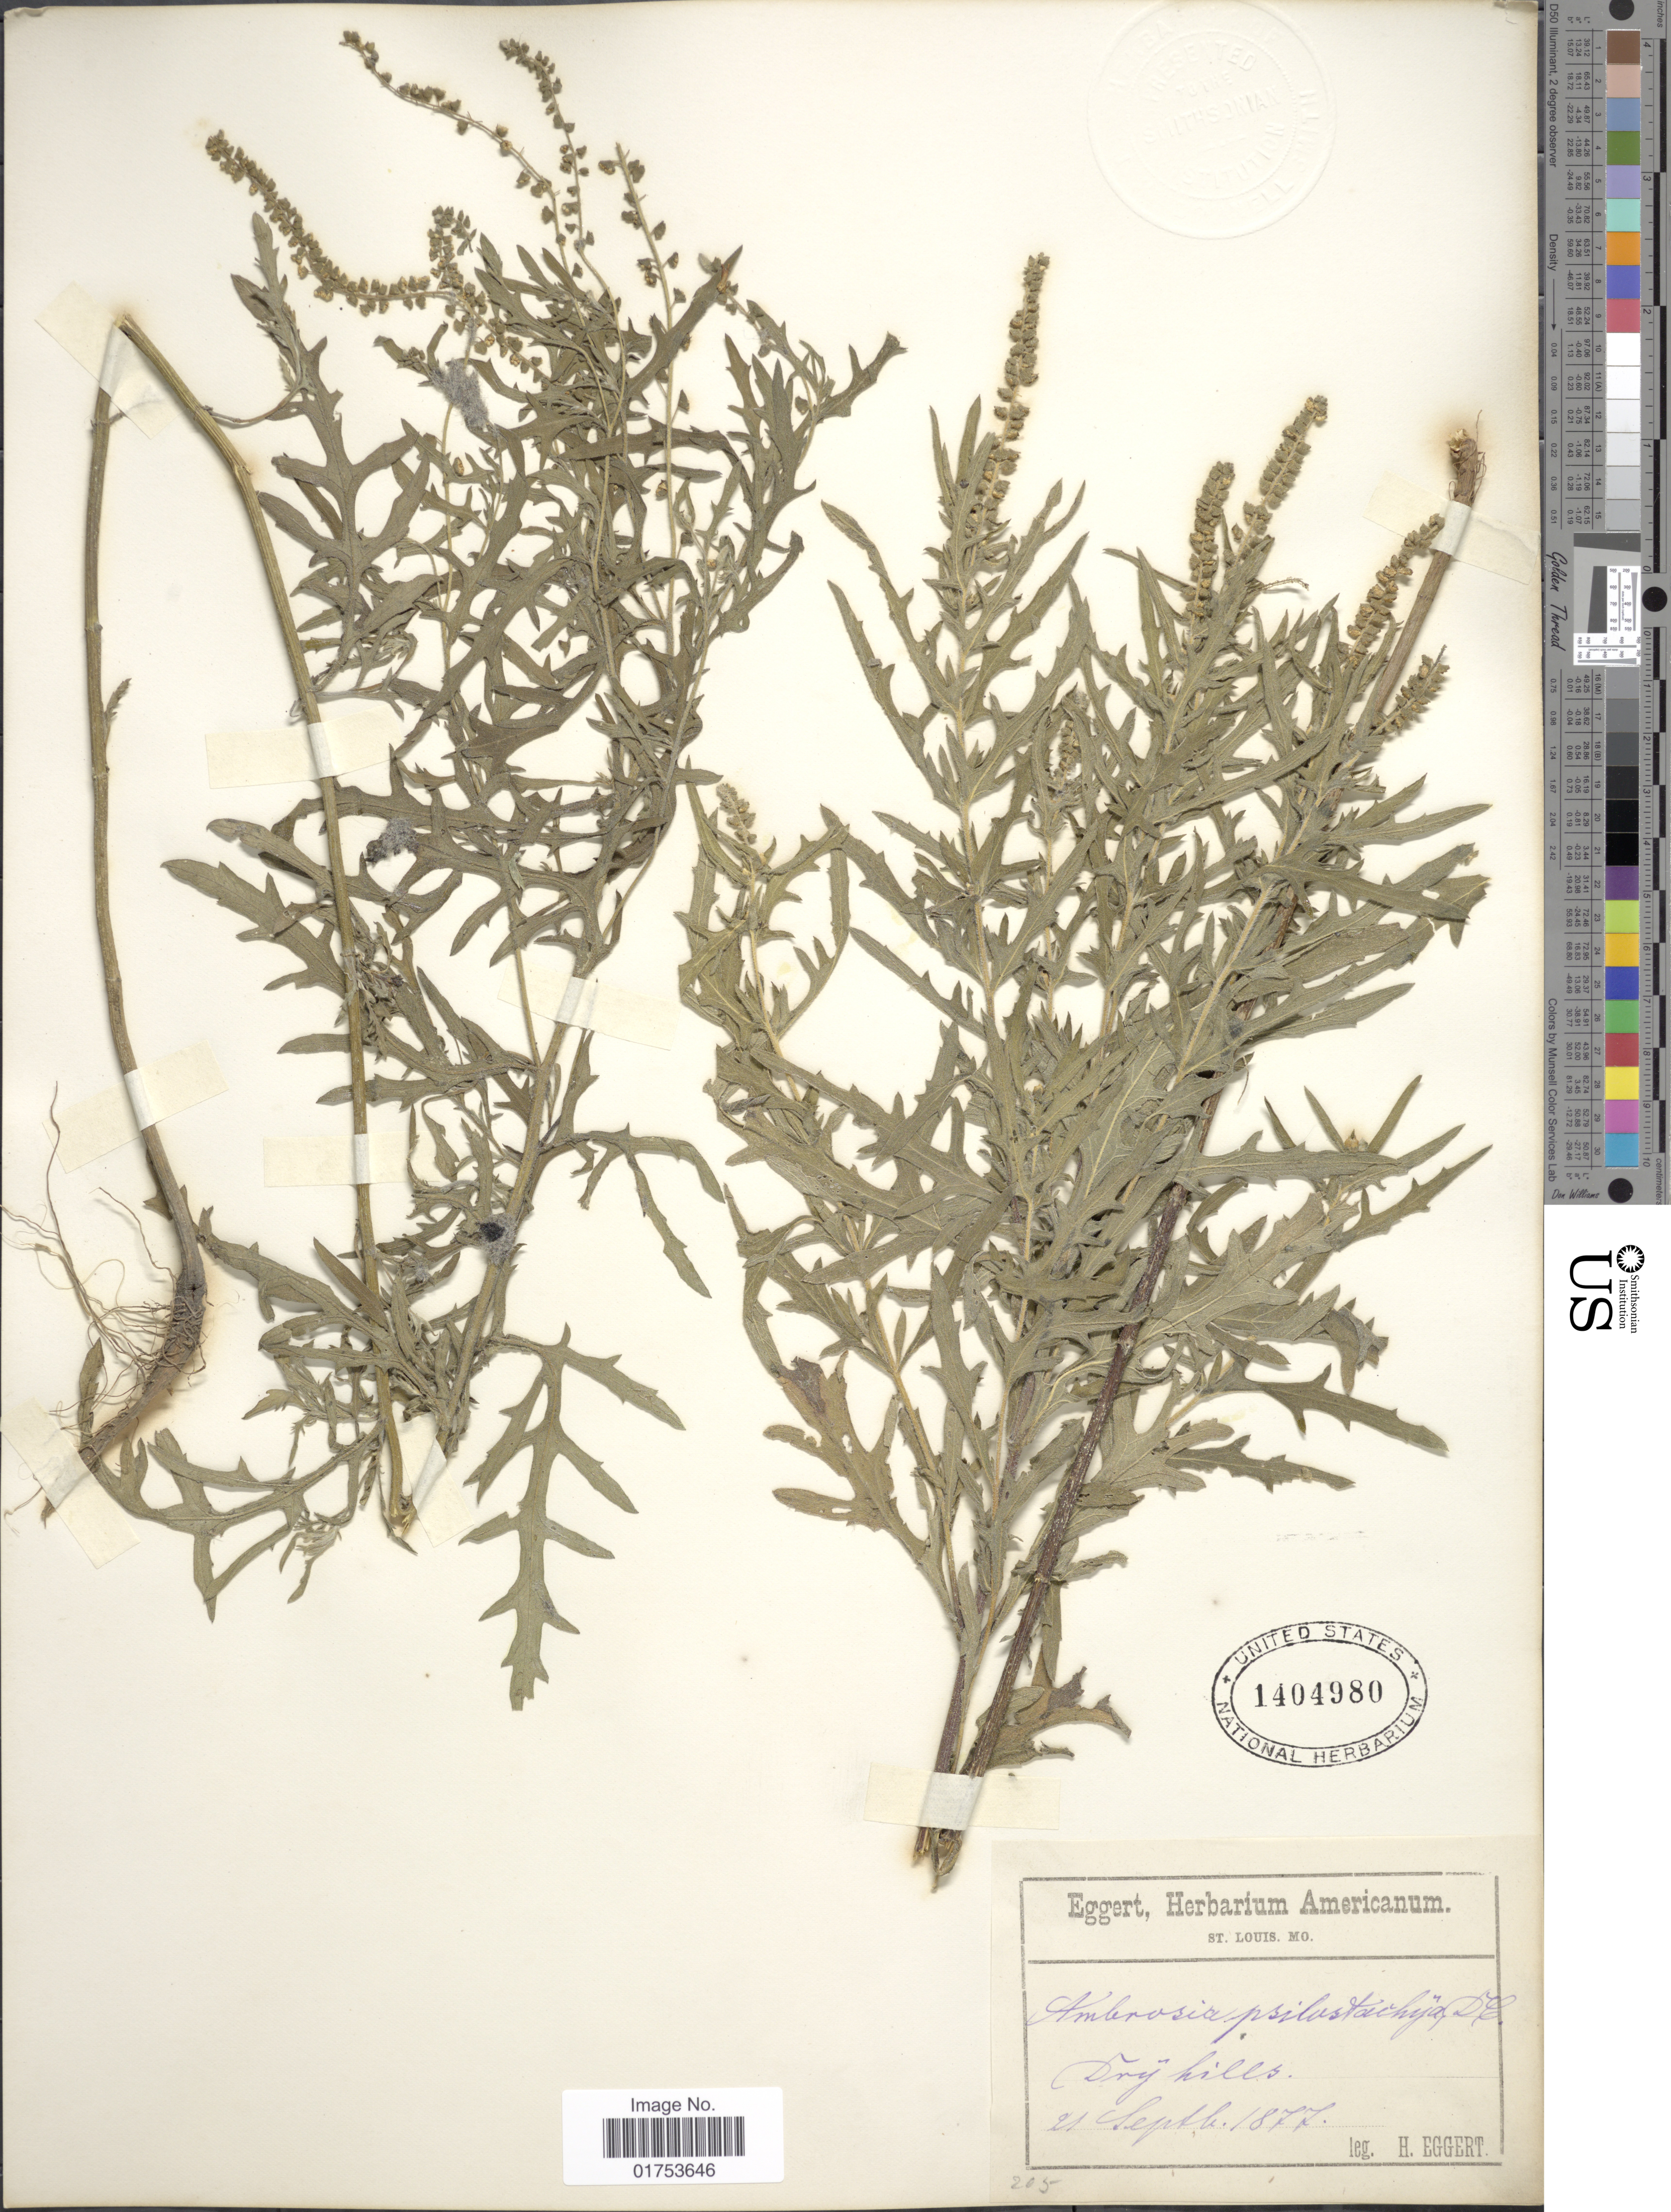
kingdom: Plantae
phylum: Tracheophyta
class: Magnoliopsida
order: Asterales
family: Asteraceae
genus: Ambrosia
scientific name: Ambrosia psilostachya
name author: DC.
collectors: H. Eggert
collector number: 205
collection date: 1877-09-21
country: United States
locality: Dry Hills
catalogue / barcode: US 1404980